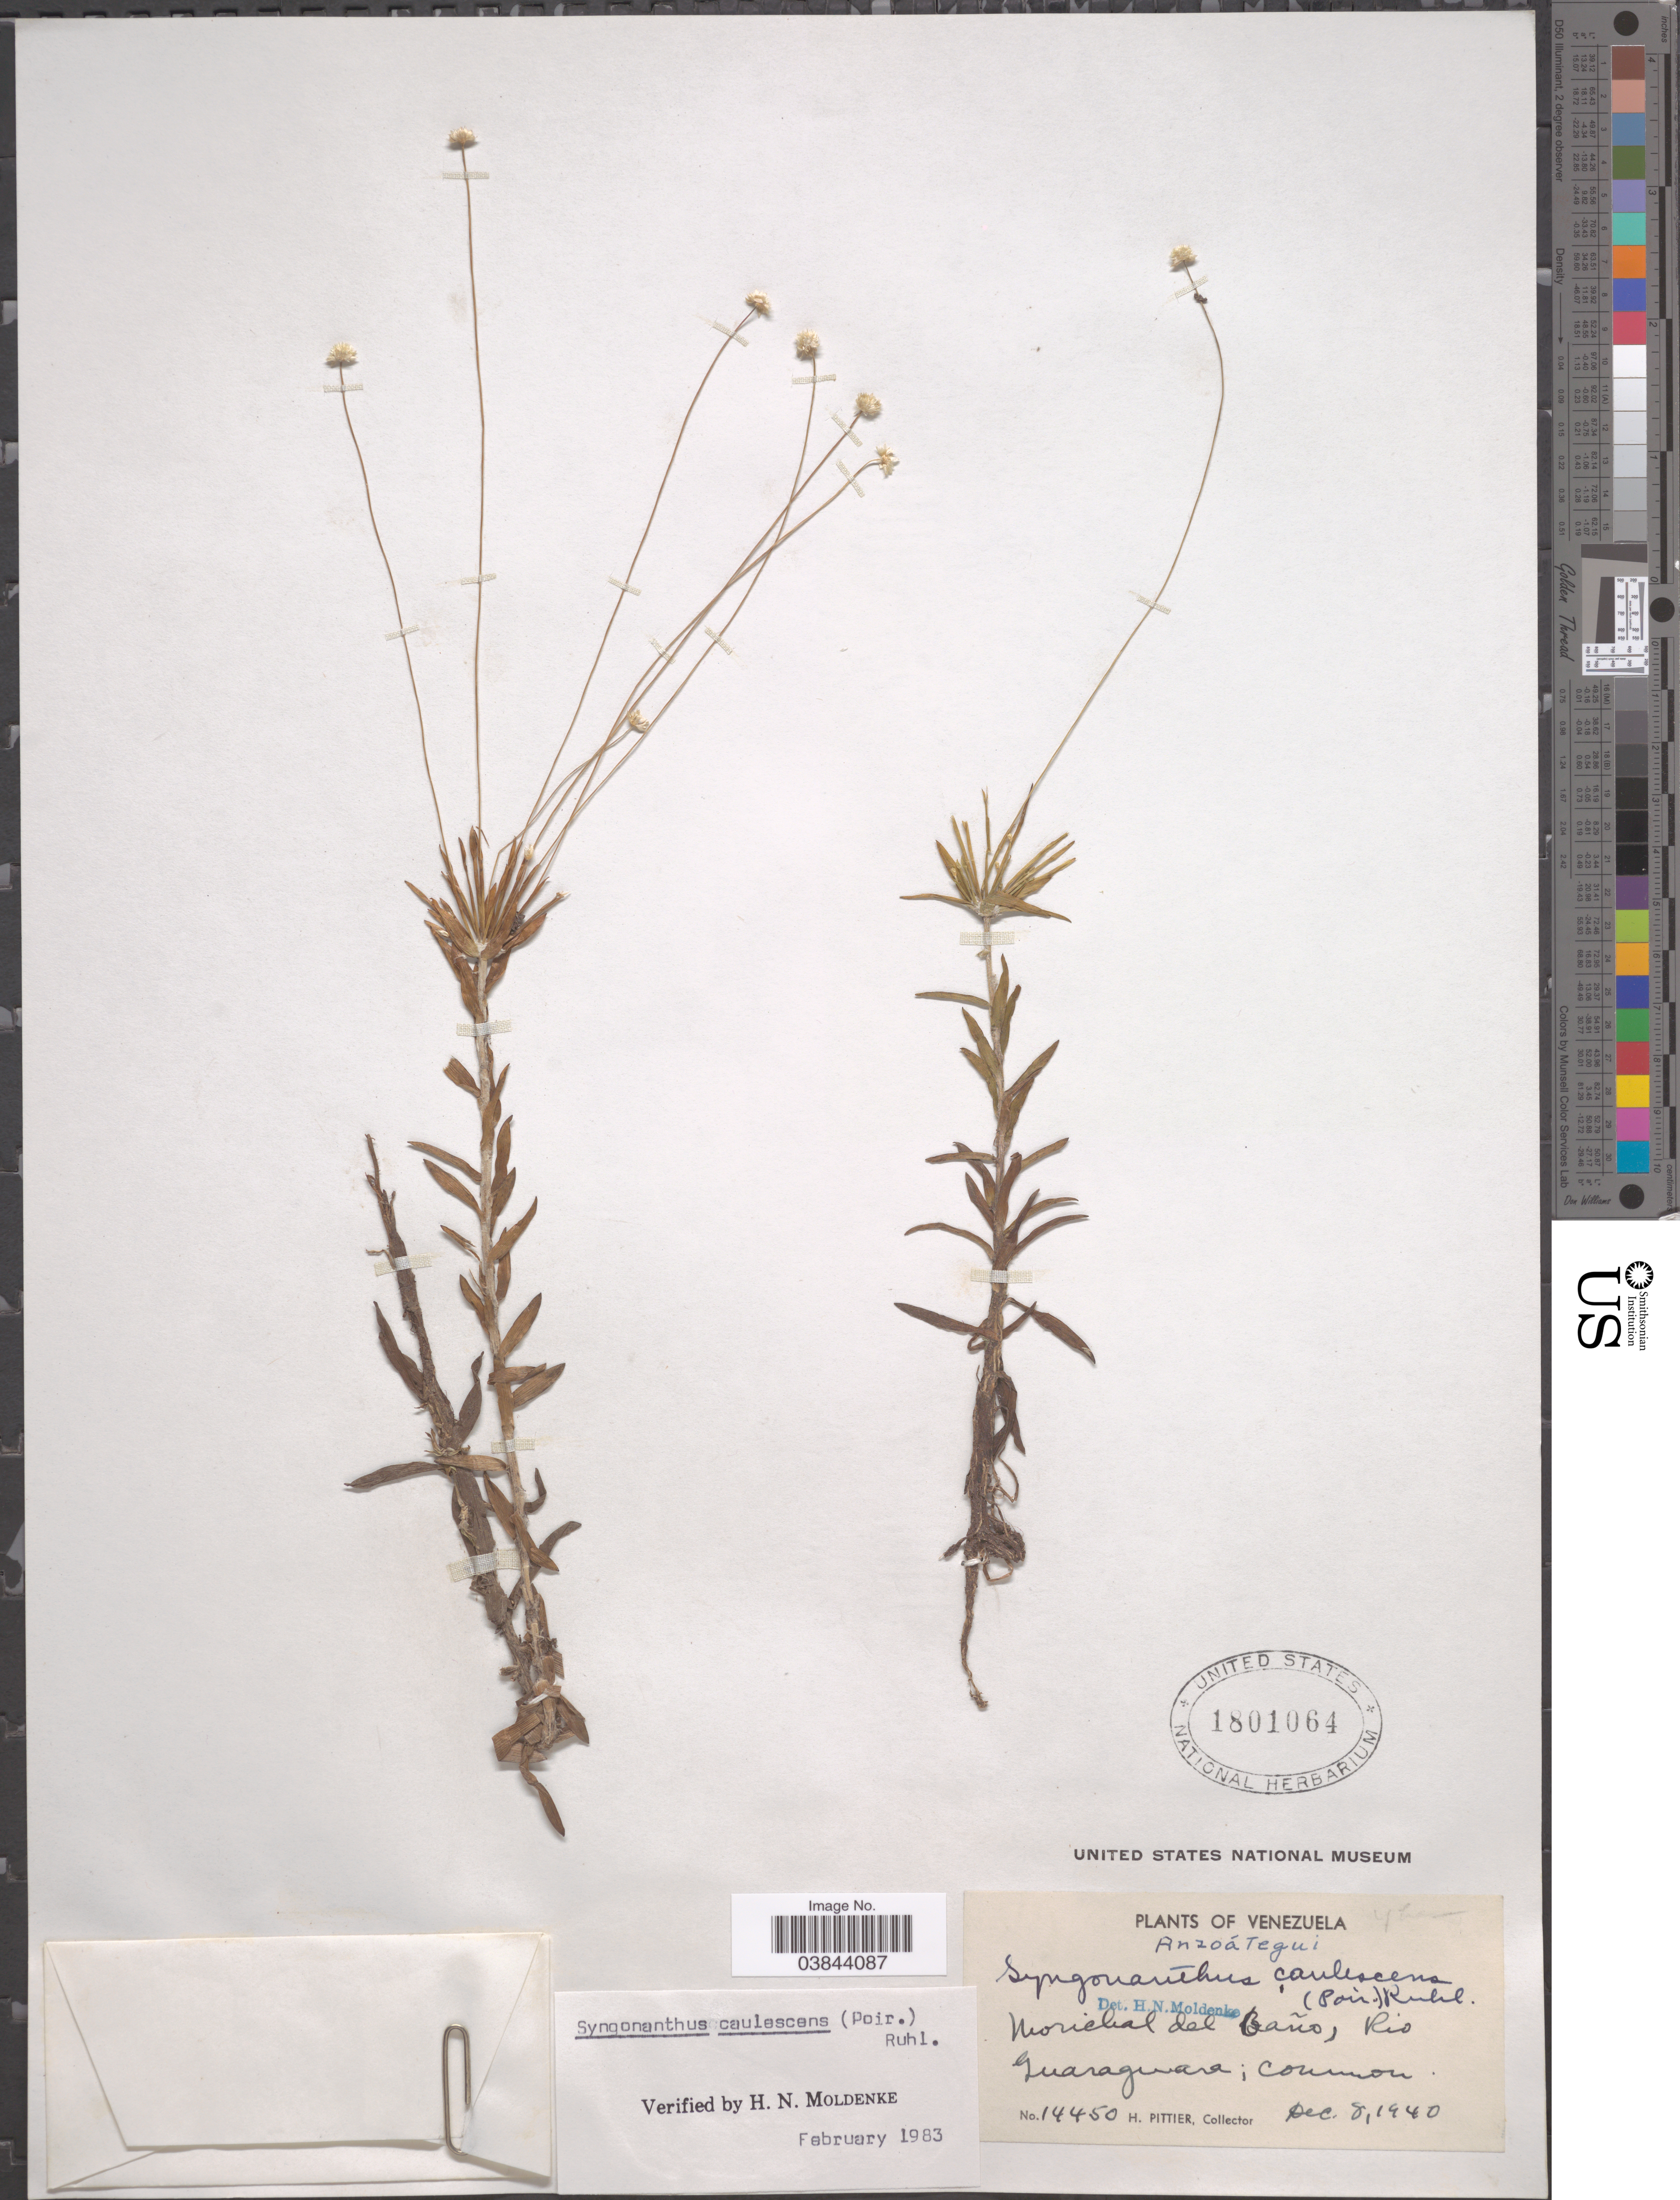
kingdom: Plantae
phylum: Tracheophyta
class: Liliopsida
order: Poales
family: Eriocaulaceae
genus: Syngonanthus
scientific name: Syngonanthus caulescens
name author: (Poir.) Ruhland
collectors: H. F. Pittier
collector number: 14450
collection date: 1940-12-08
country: Venezuela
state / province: Anzoategui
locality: Morichal del Baño, Rio Guaraguara.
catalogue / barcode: US 1801064